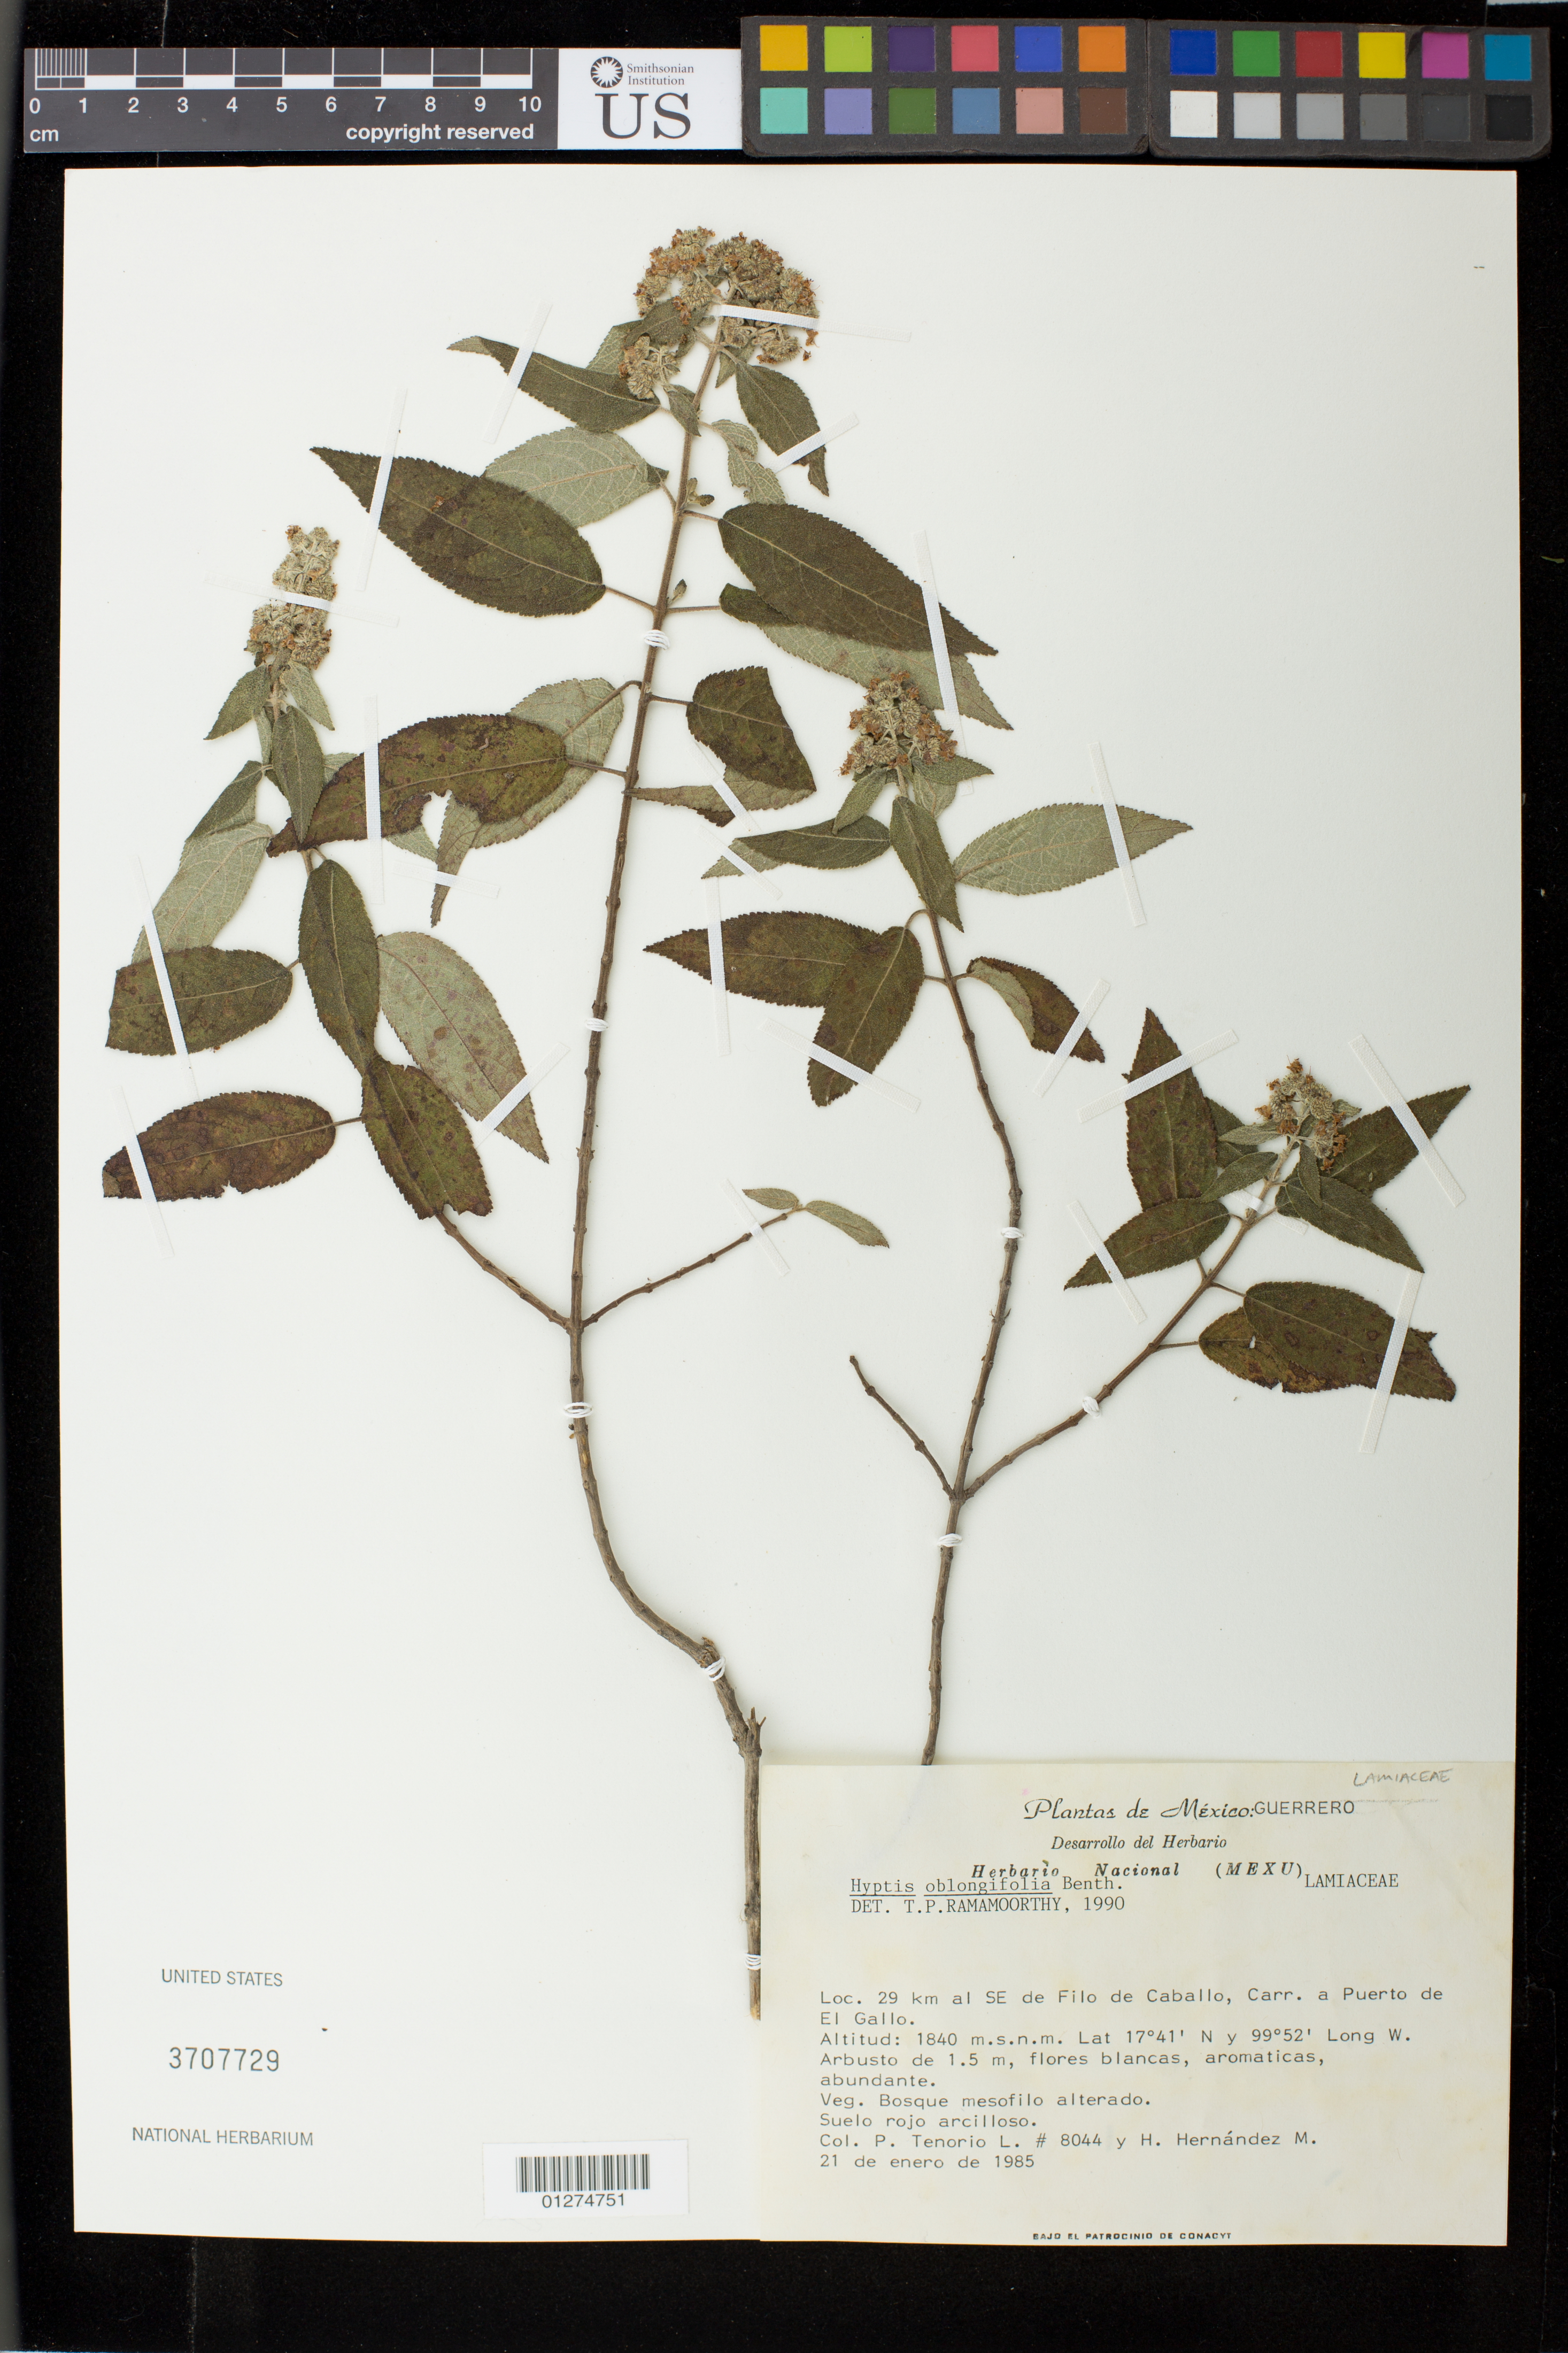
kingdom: Plantae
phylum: Tracheophyta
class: Magnoliopsida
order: Lamiales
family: Lamiaceae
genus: Hyptis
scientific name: Hyptis oblongifolia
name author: Benth.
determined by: Ramamoorthy, T. P.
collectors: P. Tenorio L. & M. Hernández H.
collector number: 8044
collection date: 1985-01-21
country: Mexico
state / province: Guerrero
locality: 29 km al SE de Filo de Caballo, Carr. a Puerto de El Gallo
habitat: bosque mesofilo alterado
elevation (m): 1840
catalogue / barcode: US 3707729